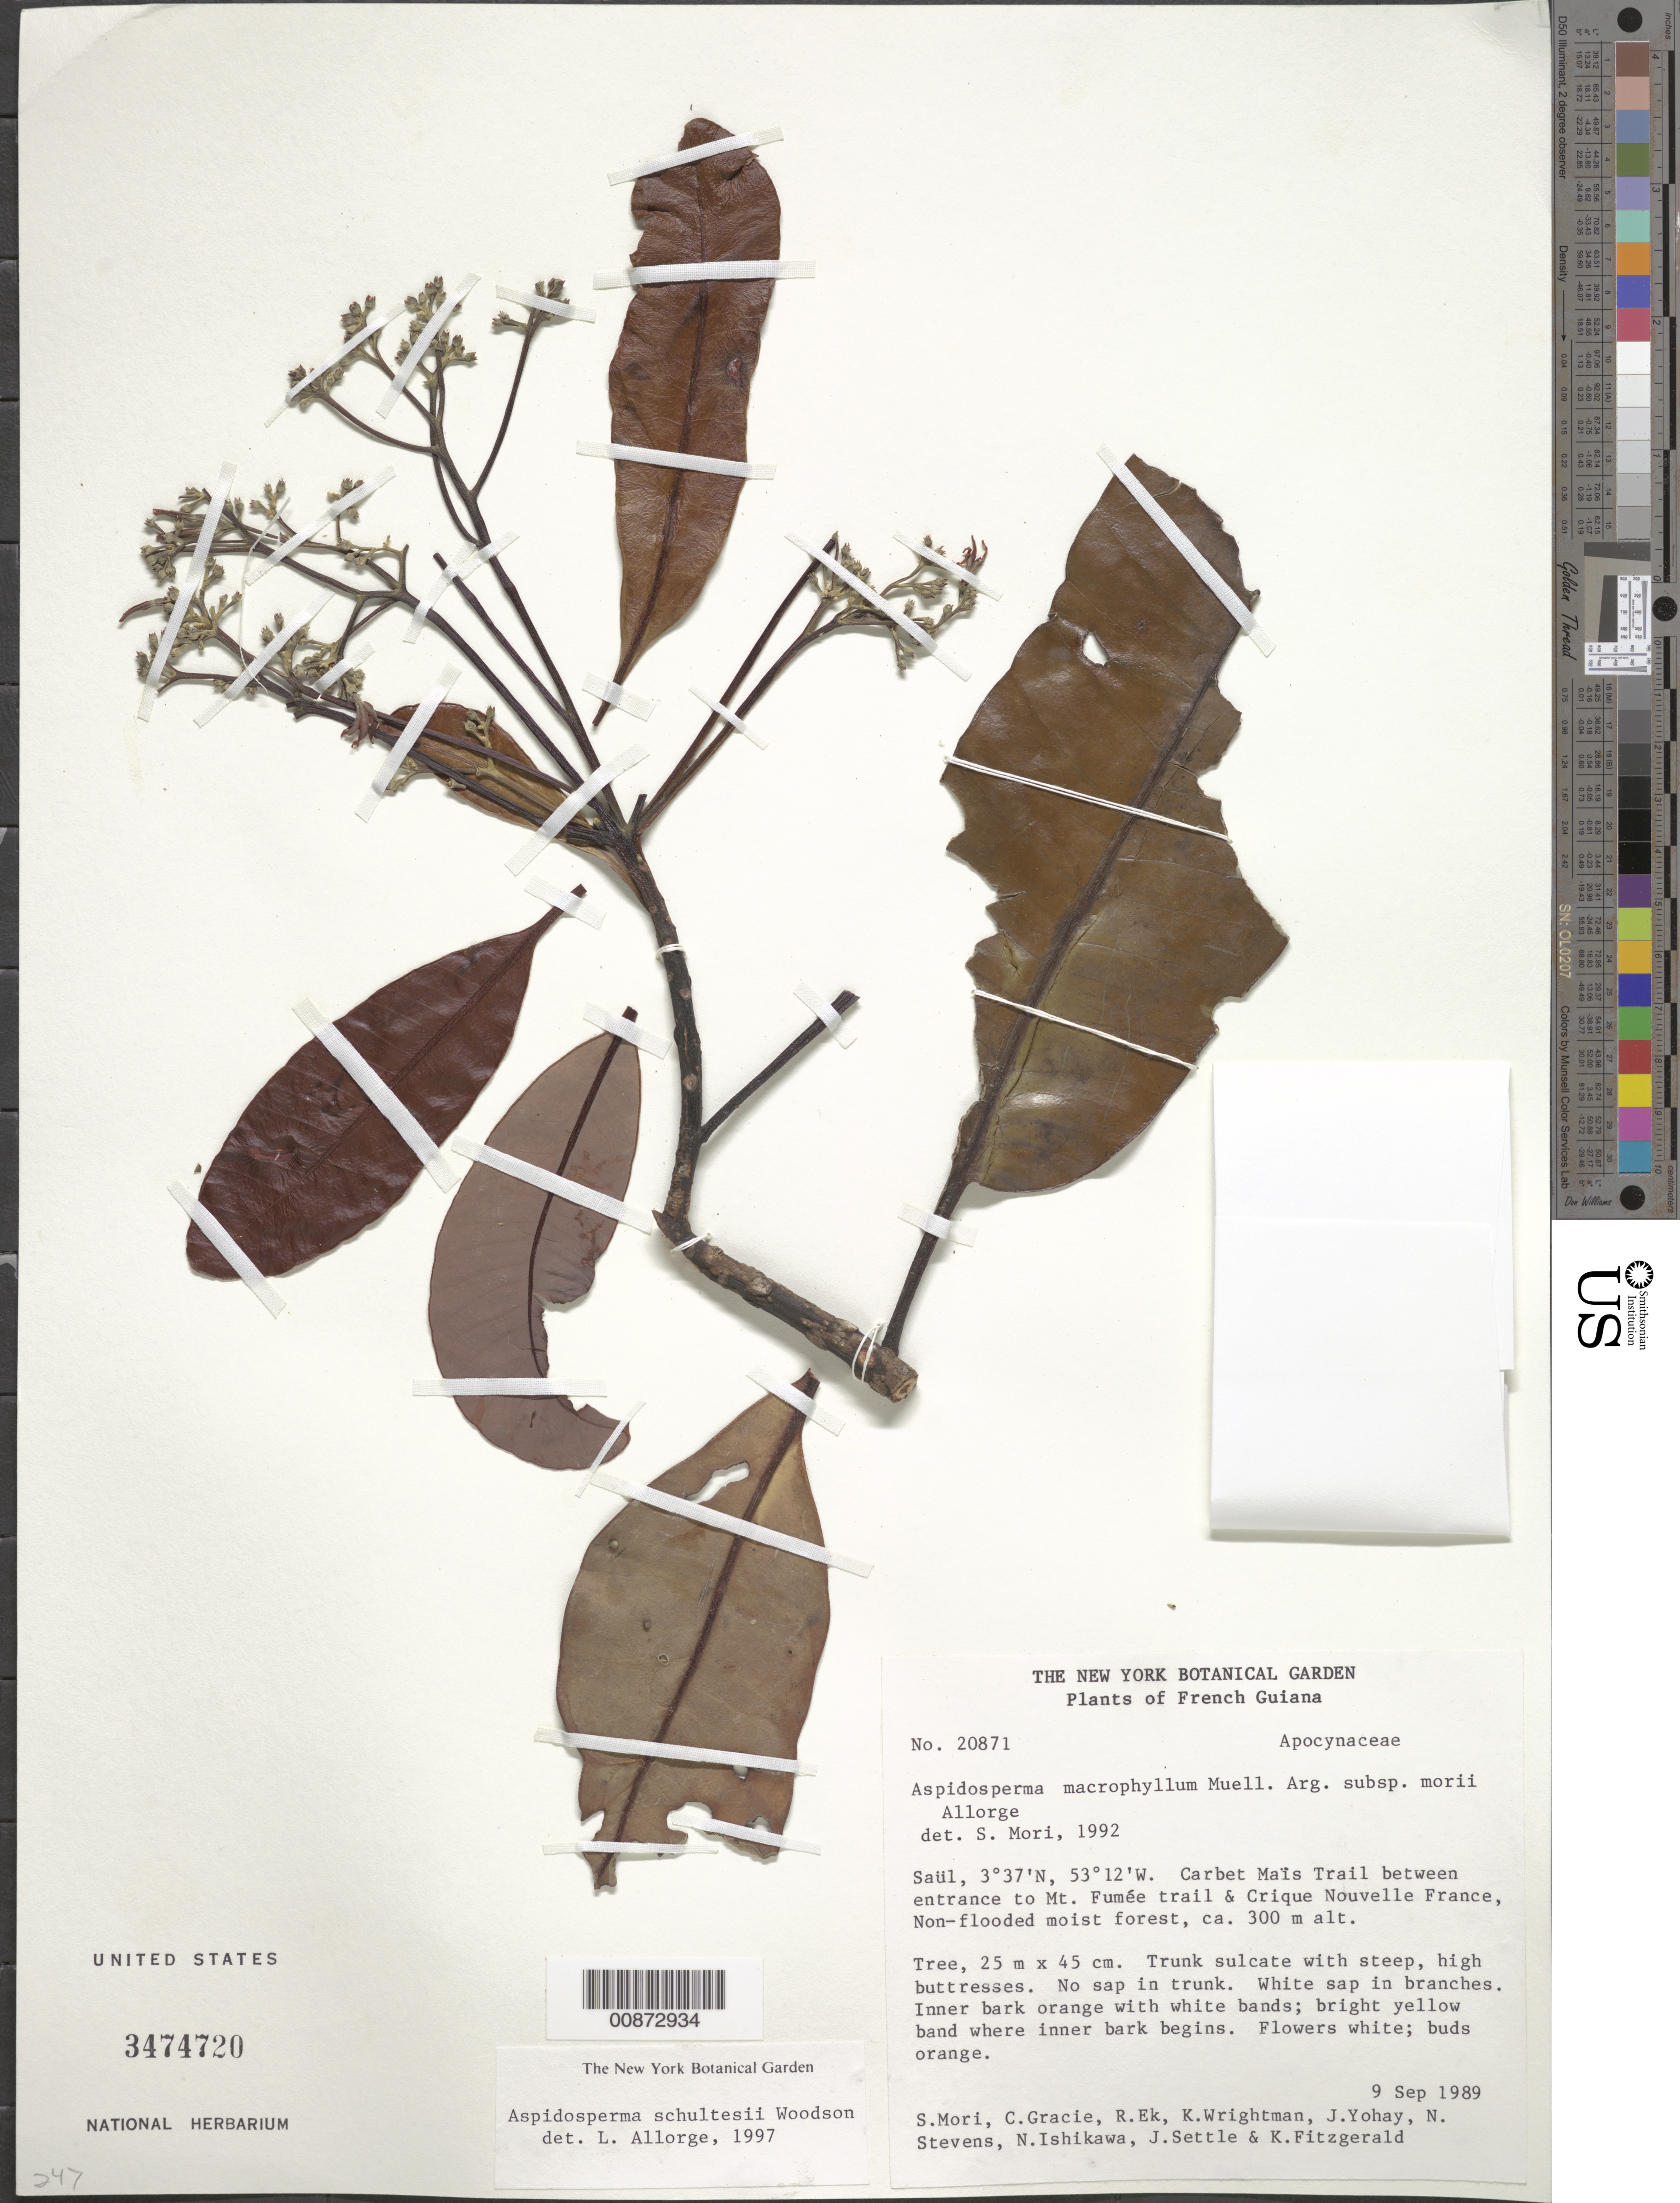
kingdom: Plantae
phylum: Tracheophyta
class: Magnoliopsida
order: Gentianales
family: Apocynaceae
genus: Aspidosperma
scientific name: Aspidosperma schultesii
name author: Woodson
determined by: Allorge, L.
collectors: S. Mori et al.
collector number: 20871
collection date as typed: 9-Sep-89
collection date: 1989-09-09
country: French Guiana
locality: Saül, Carbet Maïs Trail, betw. Mt. Fumée trail entrance and Crique Nouvelle France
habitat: Non-flooded moist forest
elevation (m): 300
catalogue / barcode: US 3474720